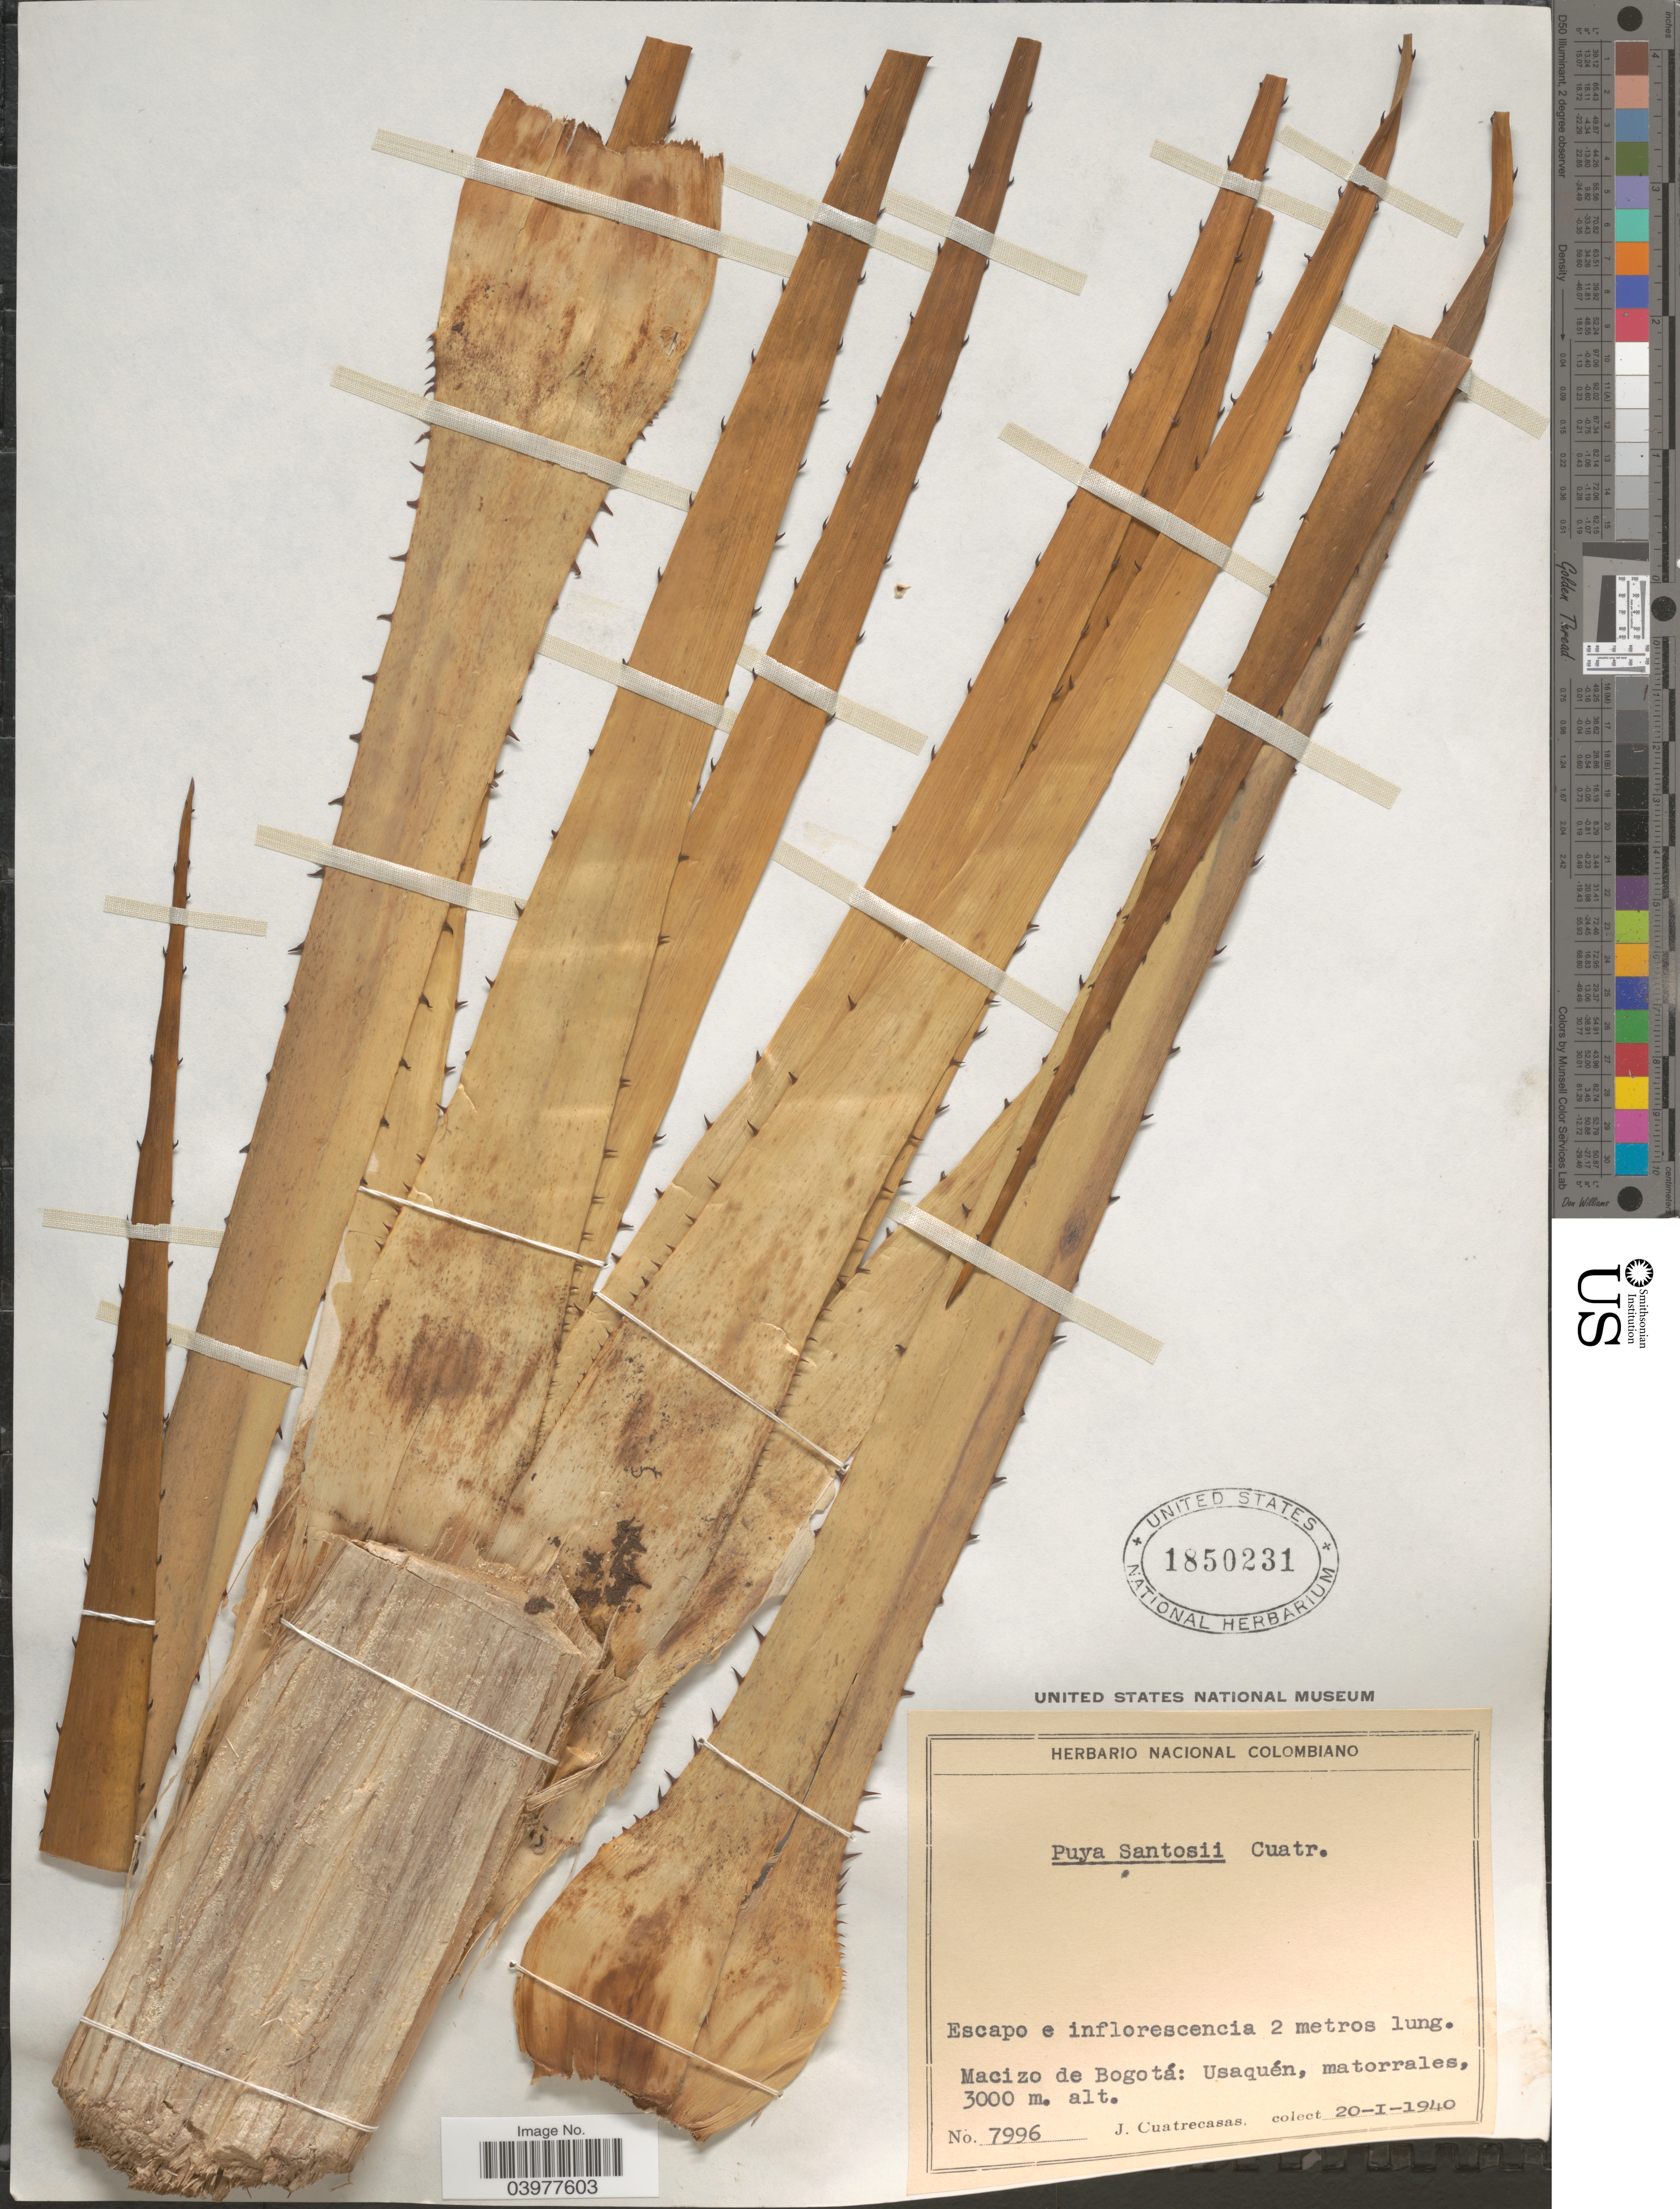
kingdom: Plantae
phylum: Tracheophyta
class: Liliopsida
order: Poales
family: Bromeliaceae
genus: Puya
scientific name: Puya santosii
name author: Cuatrec.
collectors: J. Cuatrecasas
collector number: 7996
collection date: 1940-01-20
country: Colombia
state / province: Bogota D.C.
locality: Macizo de Bogotá: Usaquén, matorrales.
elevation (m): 3000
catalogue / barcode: US 1850231